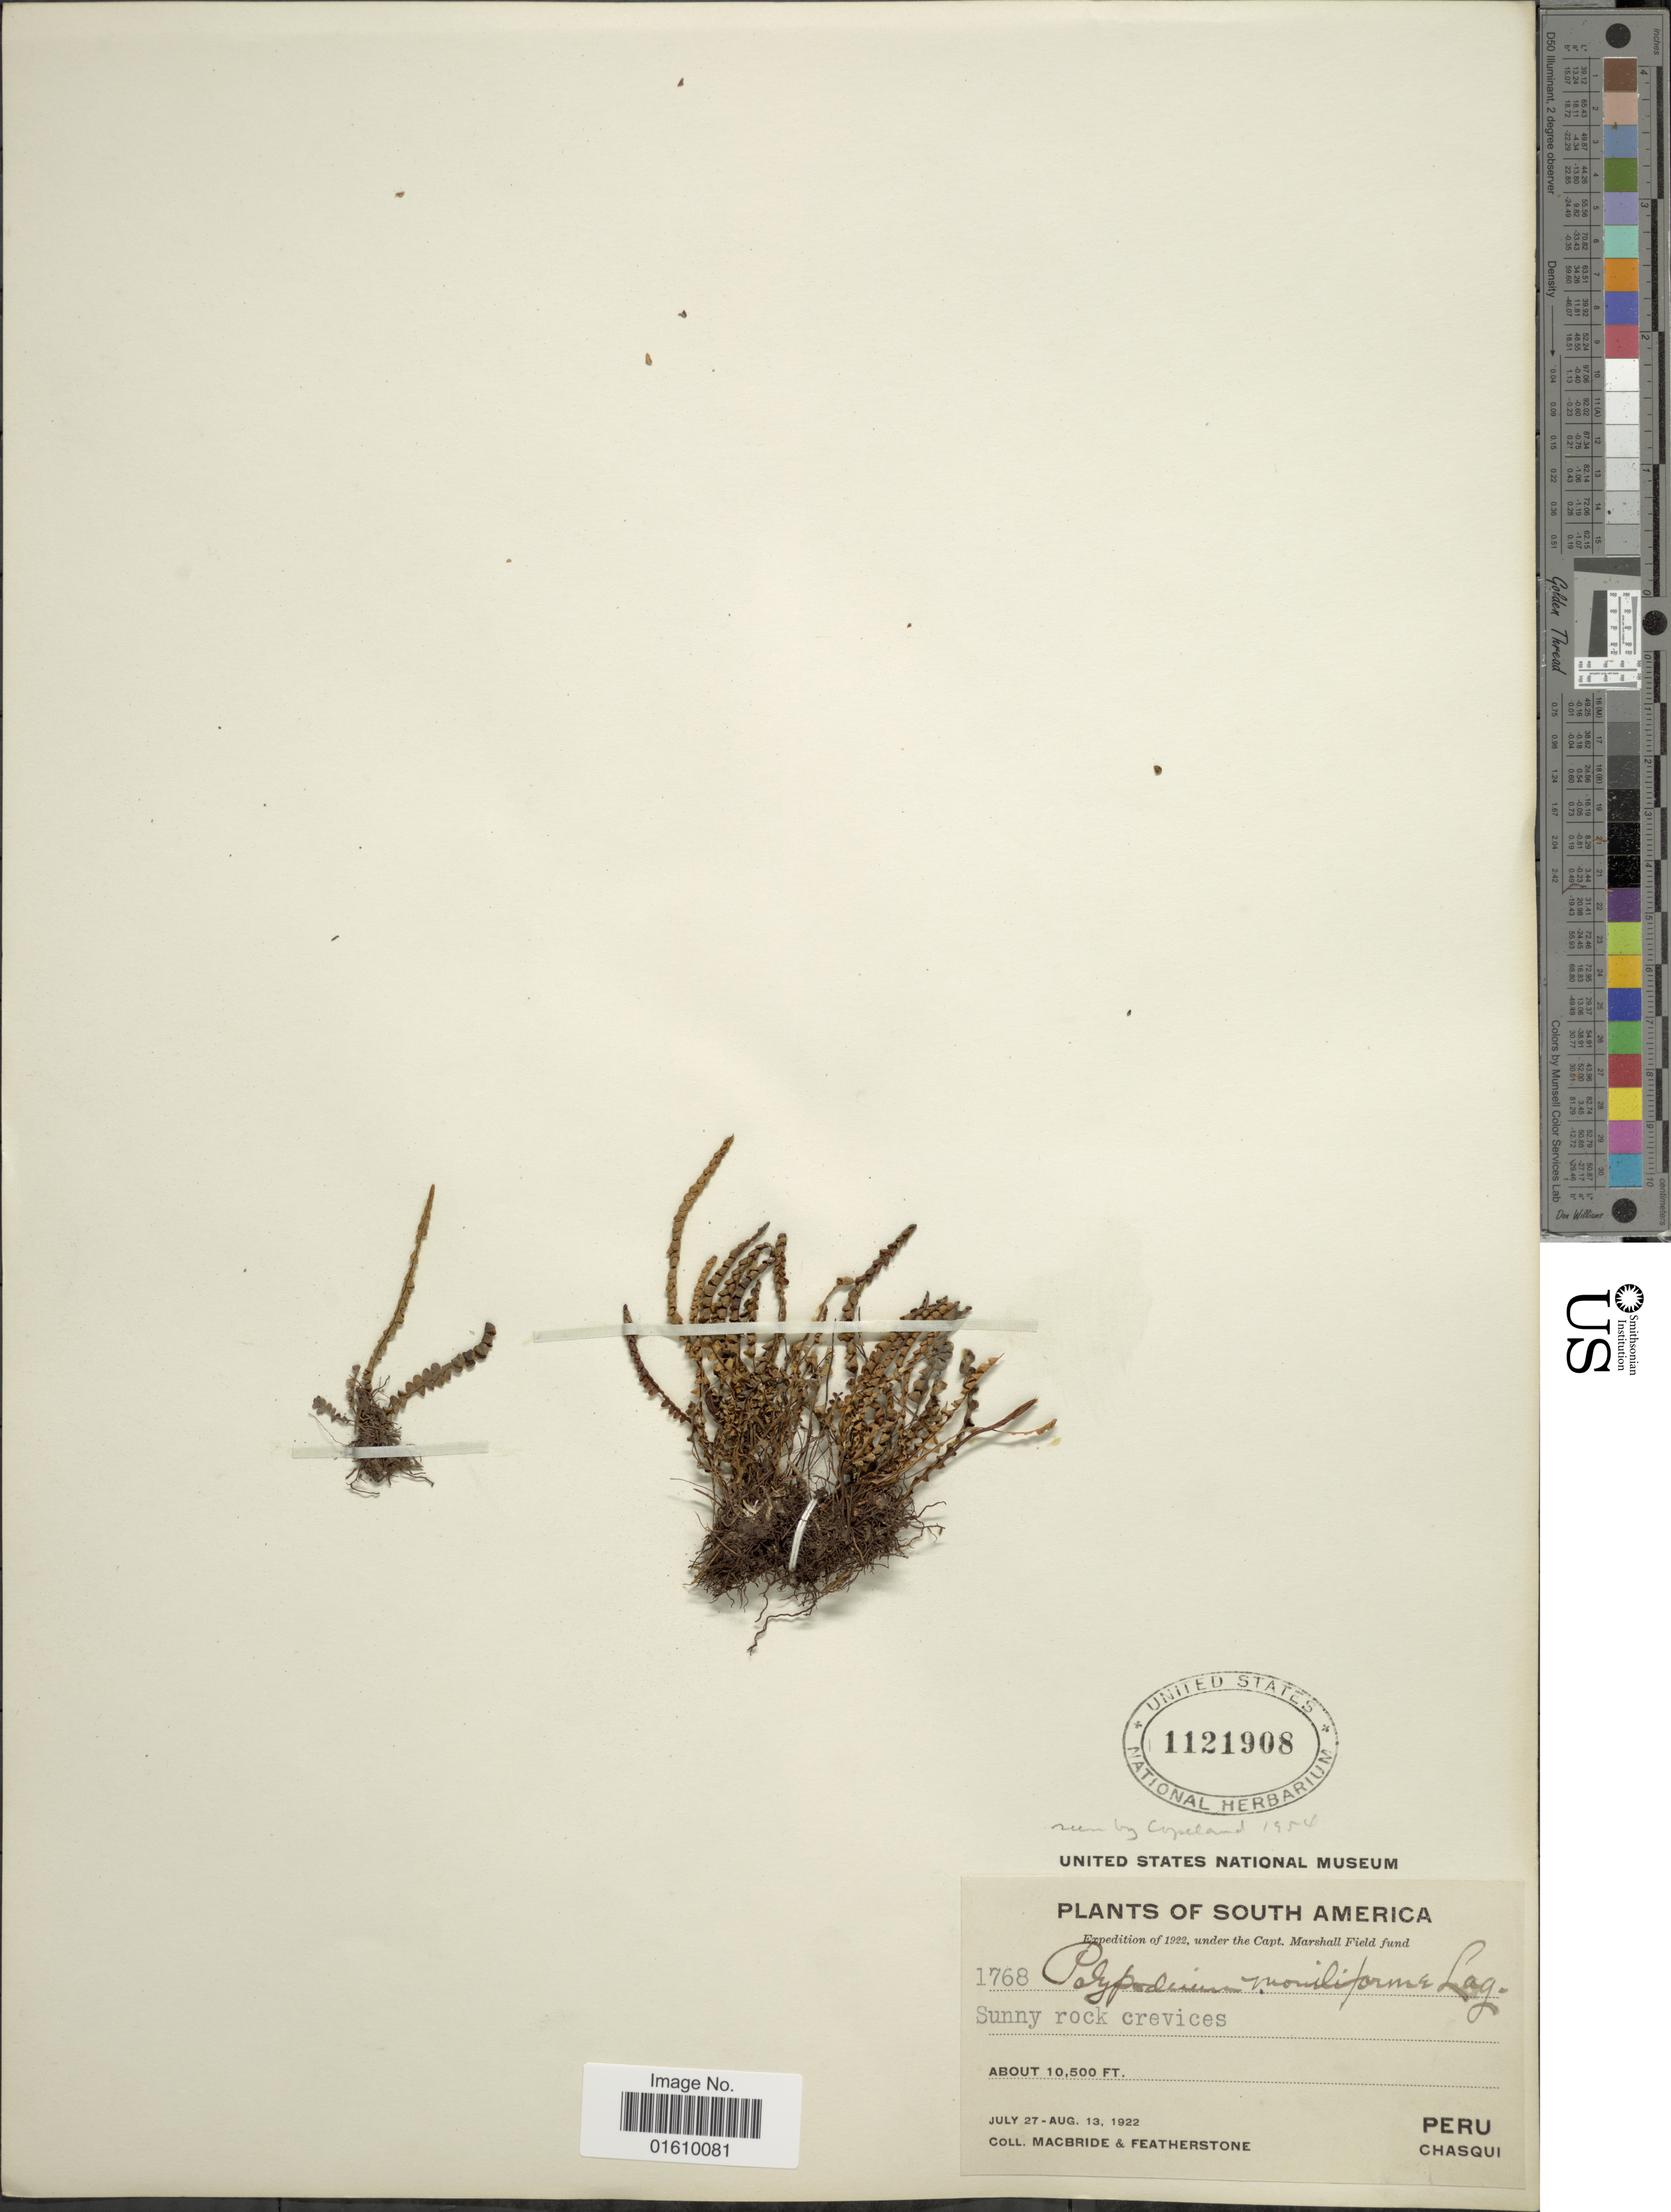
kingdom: Plantae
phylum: Tracheophyta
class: Polypodiopsida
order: Polypodiales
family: Polypodiaceae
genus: Melpomene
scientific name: Melpomene moniliformis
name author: (Lag. ex Sw.) A.R. Sm. & R.C. Moran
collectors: Macbride, -- & -. Featherstone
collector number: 1768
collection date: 1922-07-27/1922-08-13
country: Peru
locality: Chasqui.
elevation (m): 3200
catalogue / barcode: US 1121908